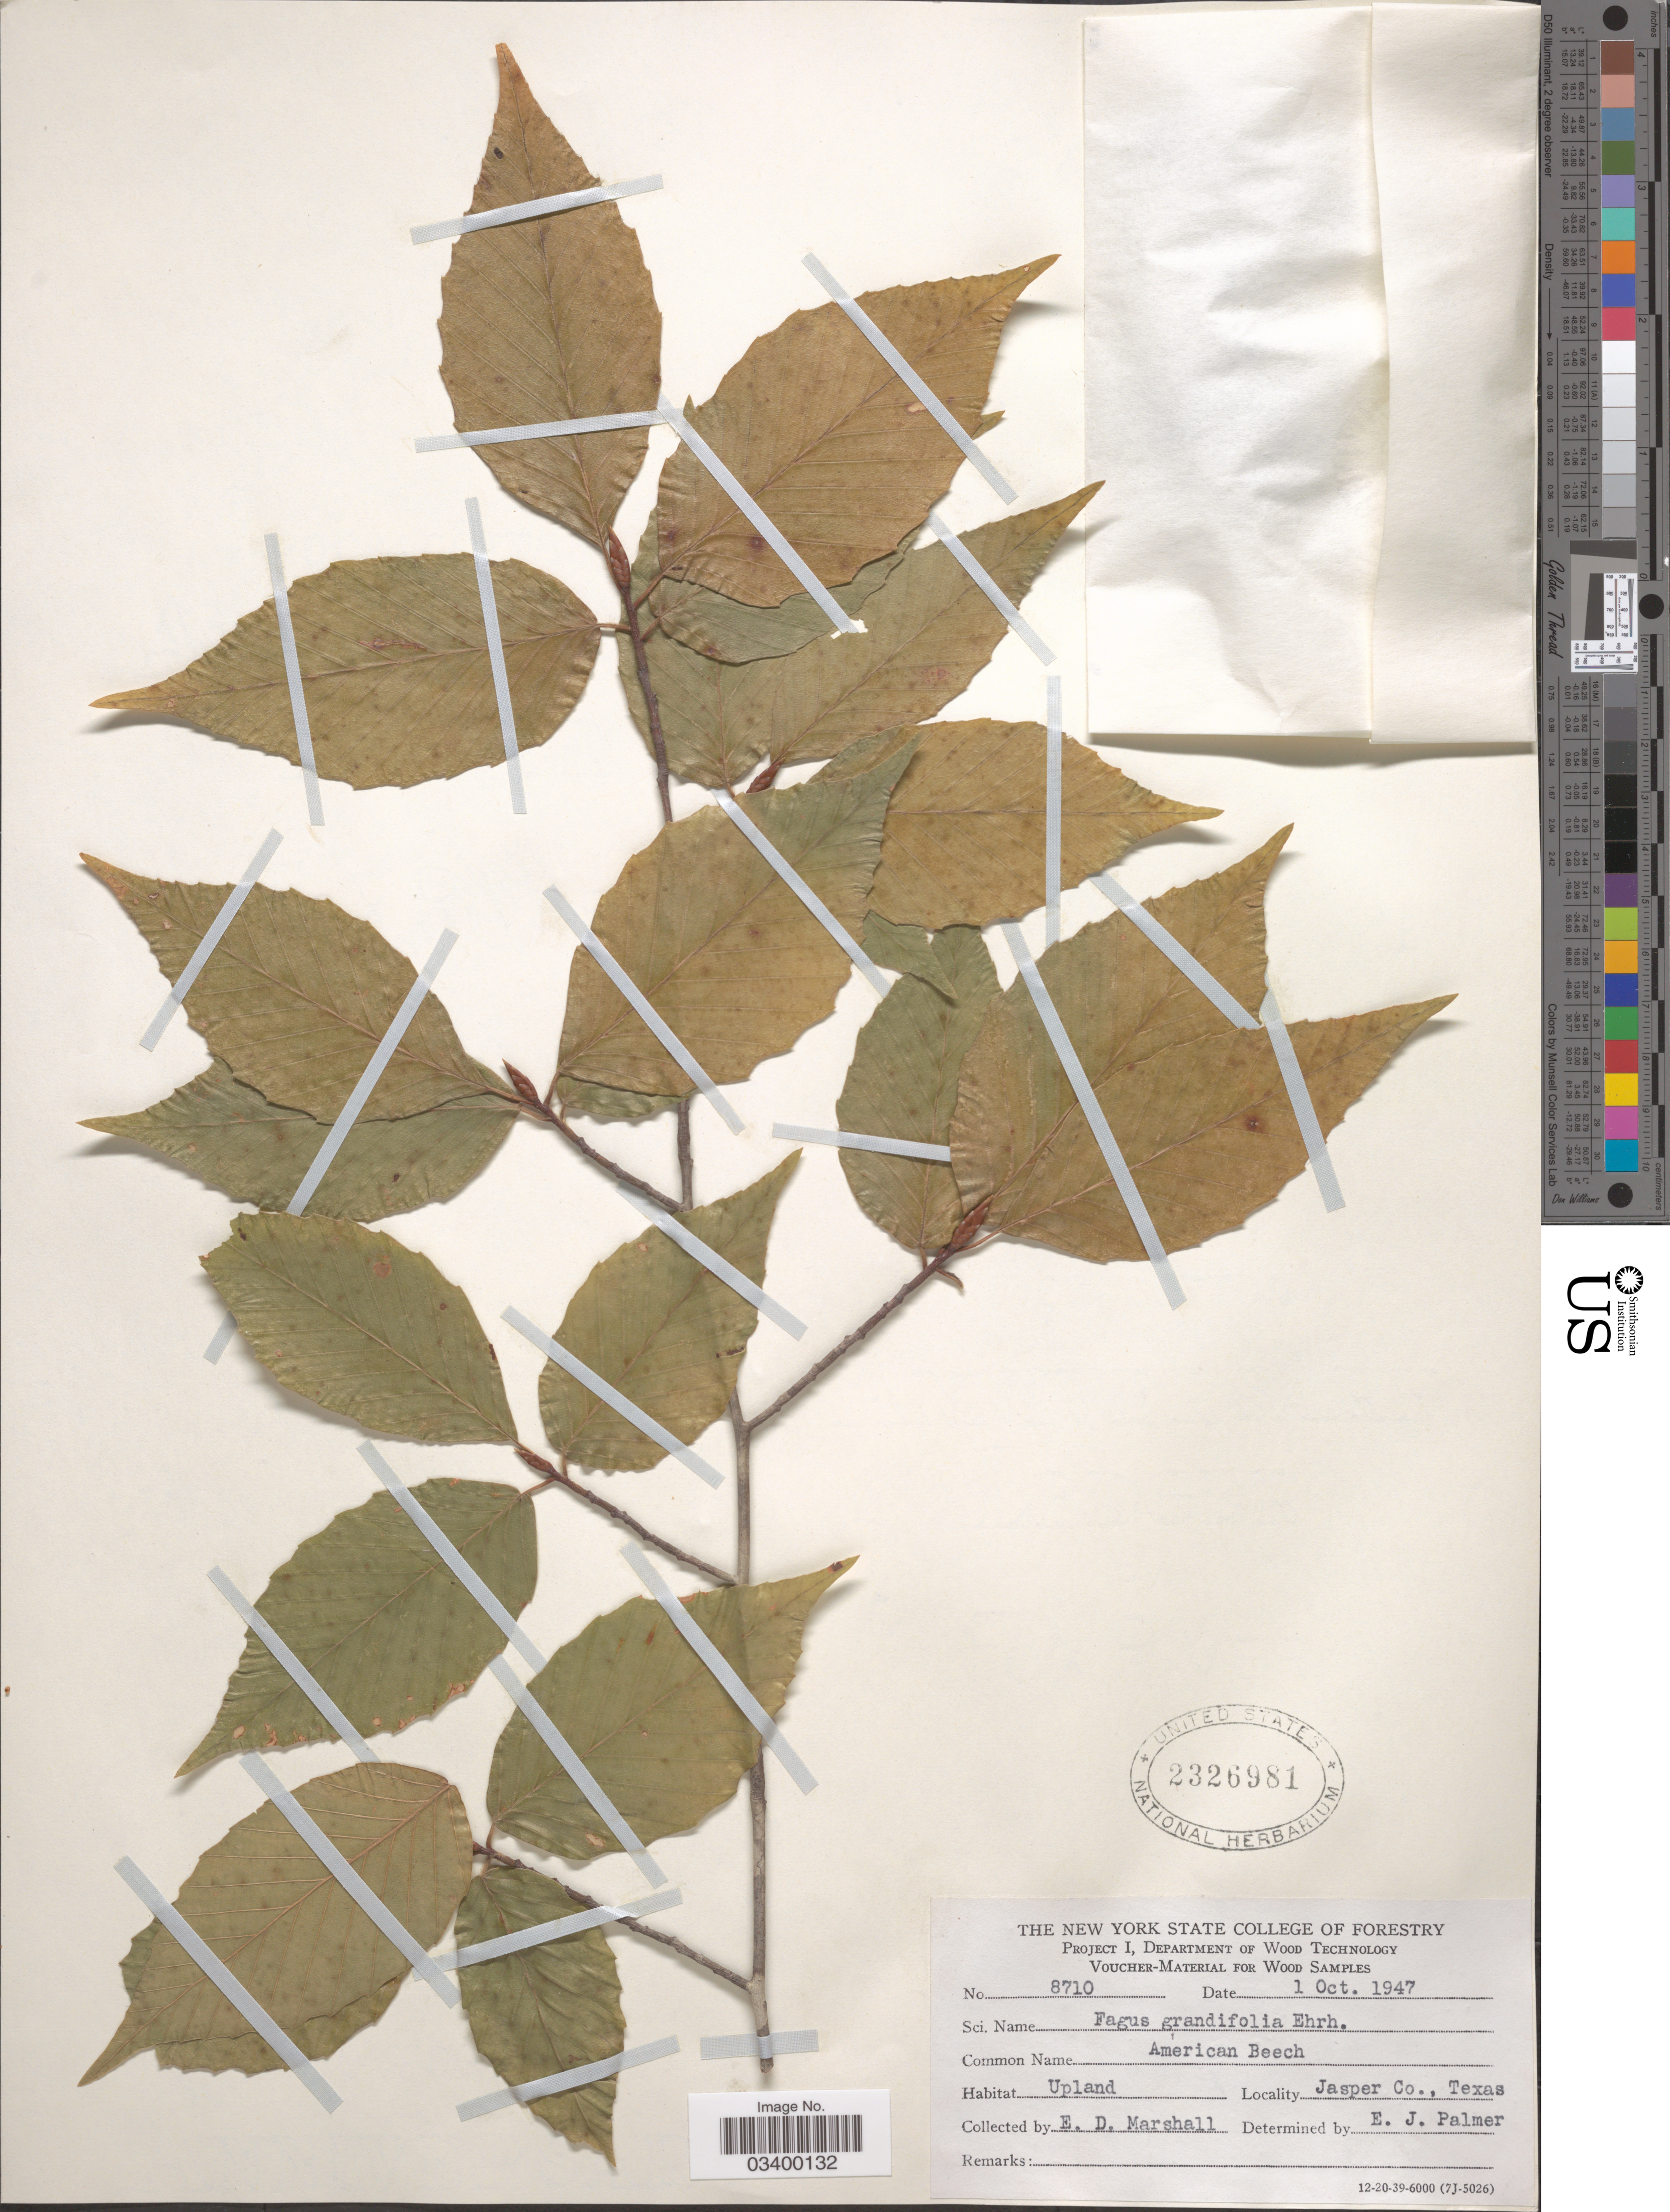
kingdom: Plantae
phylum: Tracheophyta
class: Magnoliopsida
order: Fagales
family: Fagaceae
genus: Fagus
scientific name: Fagus grandifolia subsp. caroliniana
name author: (Loudon) Fernald & Rehder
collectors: E. D. Marshall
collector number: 8710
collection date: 1947-10-01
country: United States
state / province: Texas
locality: Jasper Co.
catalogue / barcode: US 2326981